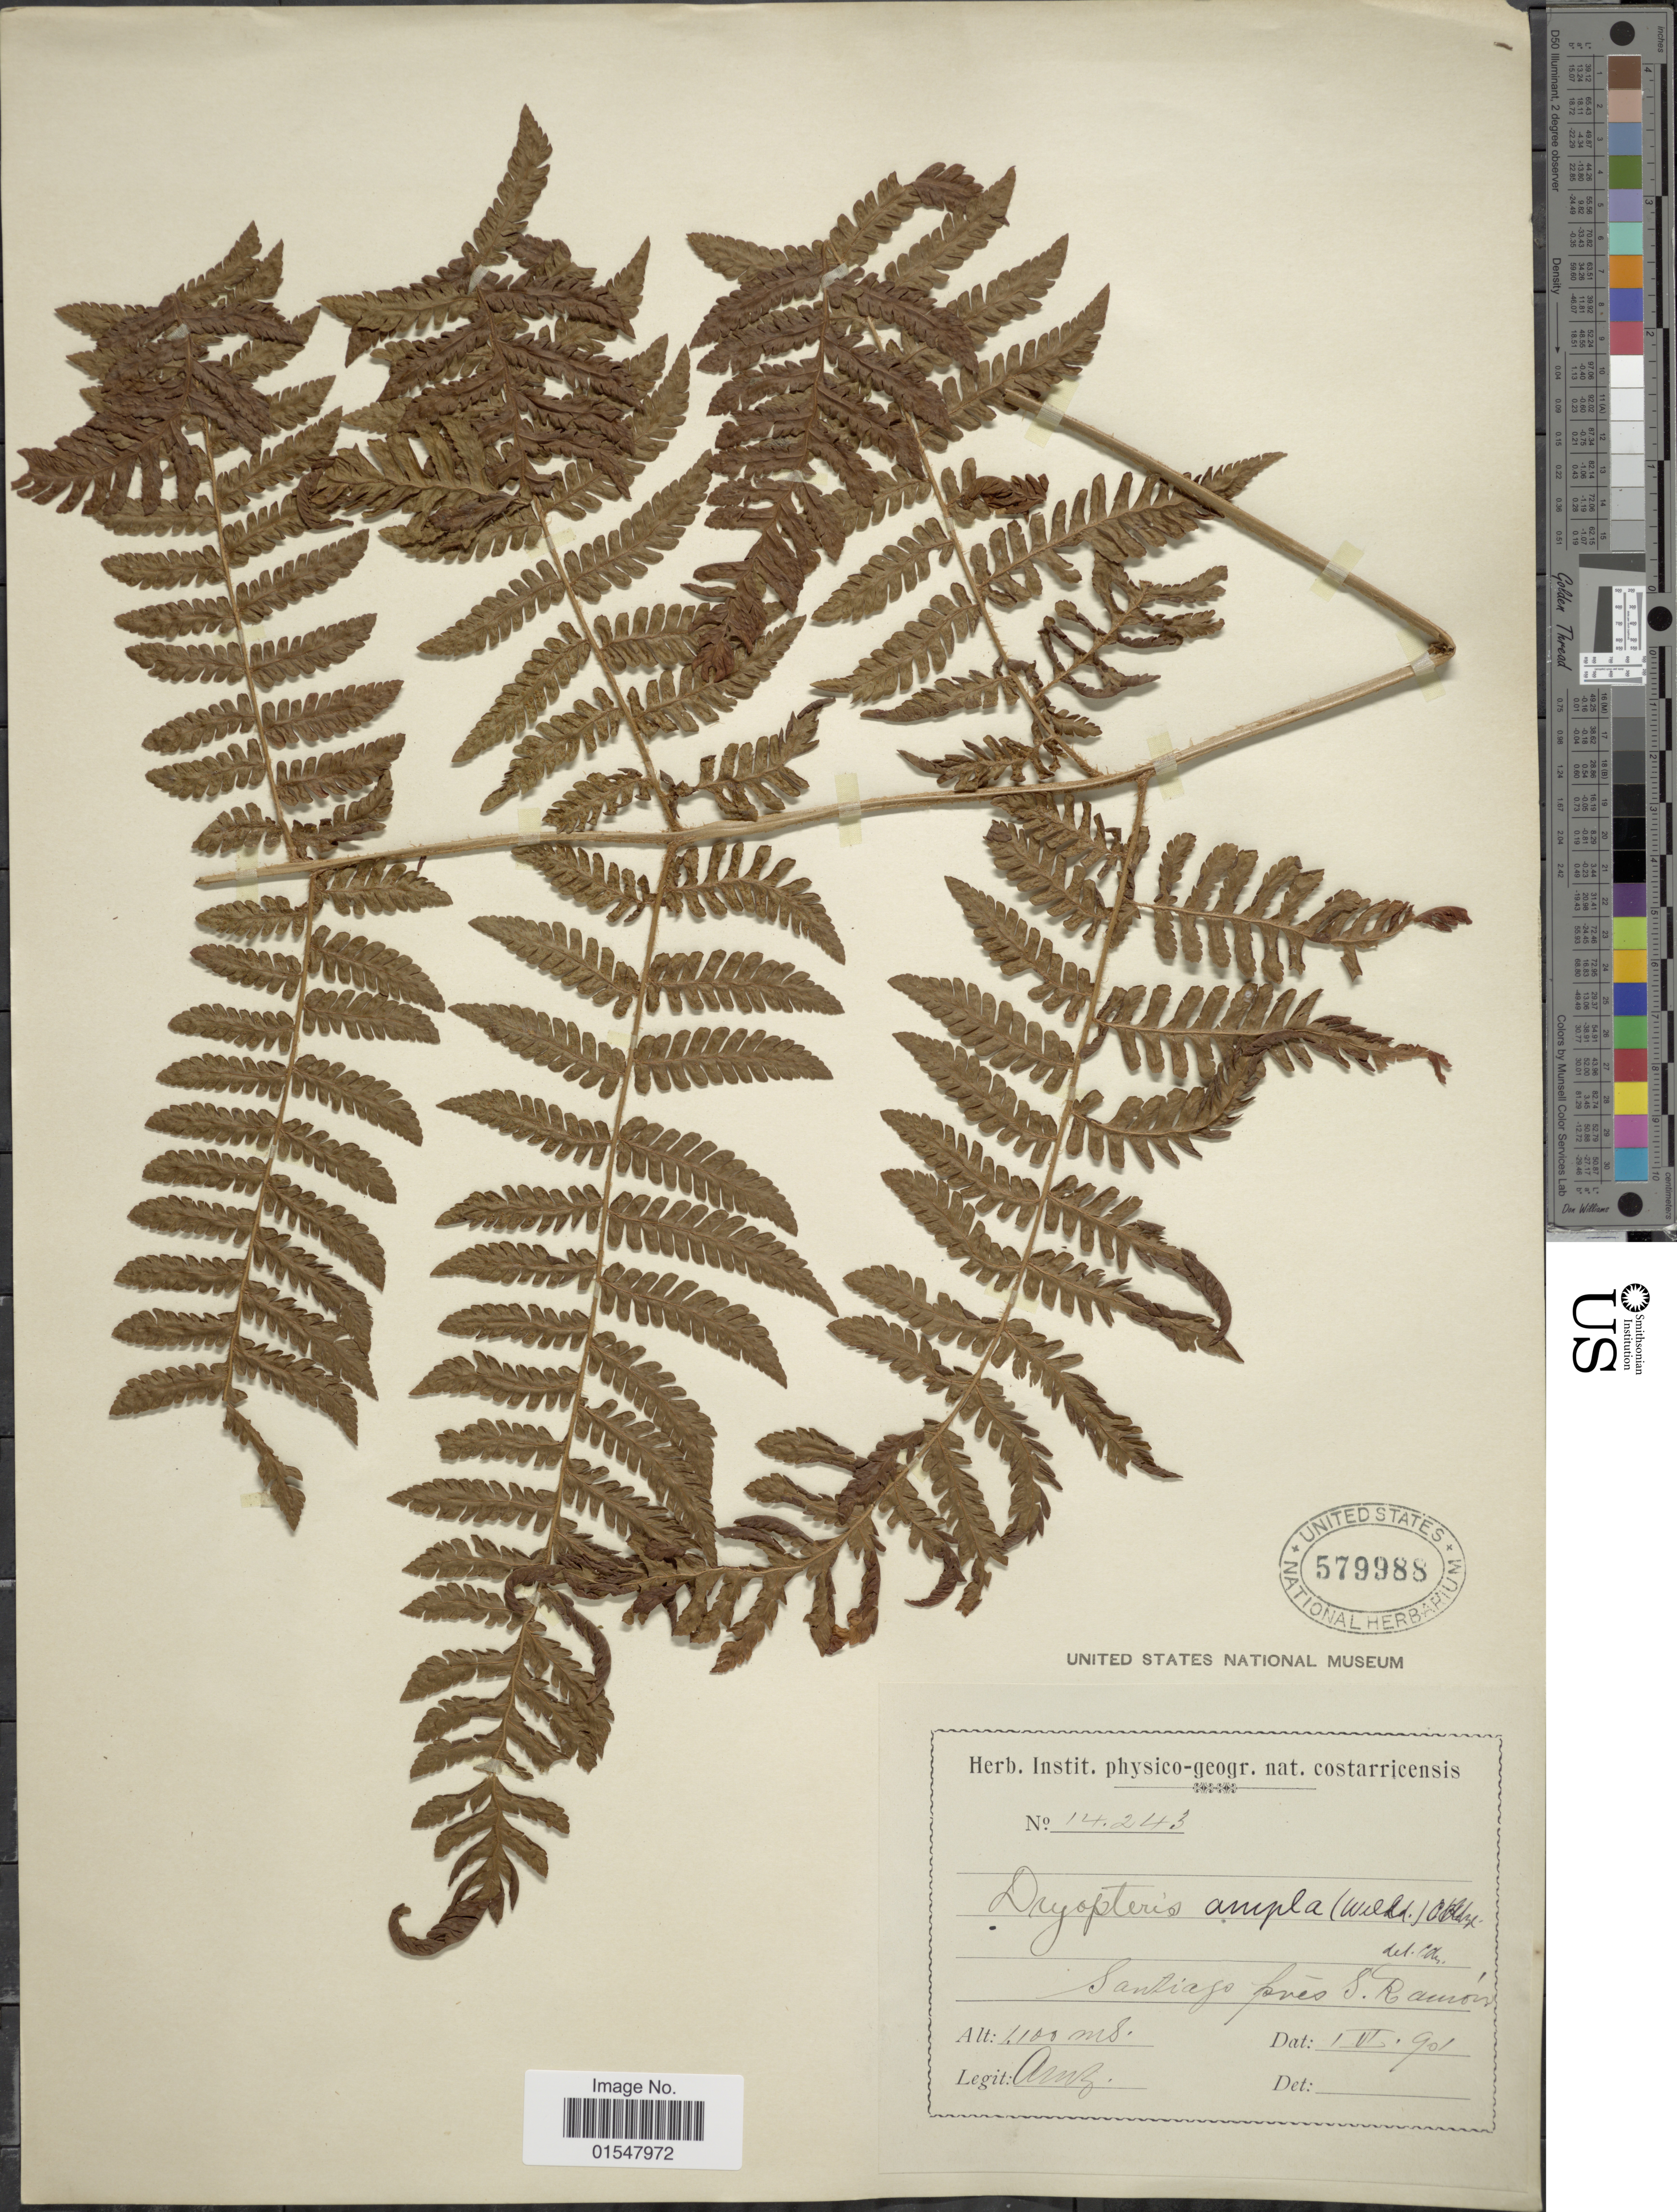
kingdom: Plantae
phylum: Tracheophyta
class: Polypodiopsida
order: Polypodiales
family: Dryopteridaceae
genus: Ctenitis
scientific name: Ctenitis sloanei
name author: (Poepp. ex Spreng.) C.V. Morton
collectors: A. Brenes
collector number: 14243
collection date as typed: Transcribed d/m/y: 1/6/90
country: Costa Rica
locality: Santiago Prés S. Ramón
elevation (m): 1100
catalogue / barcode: US 579988